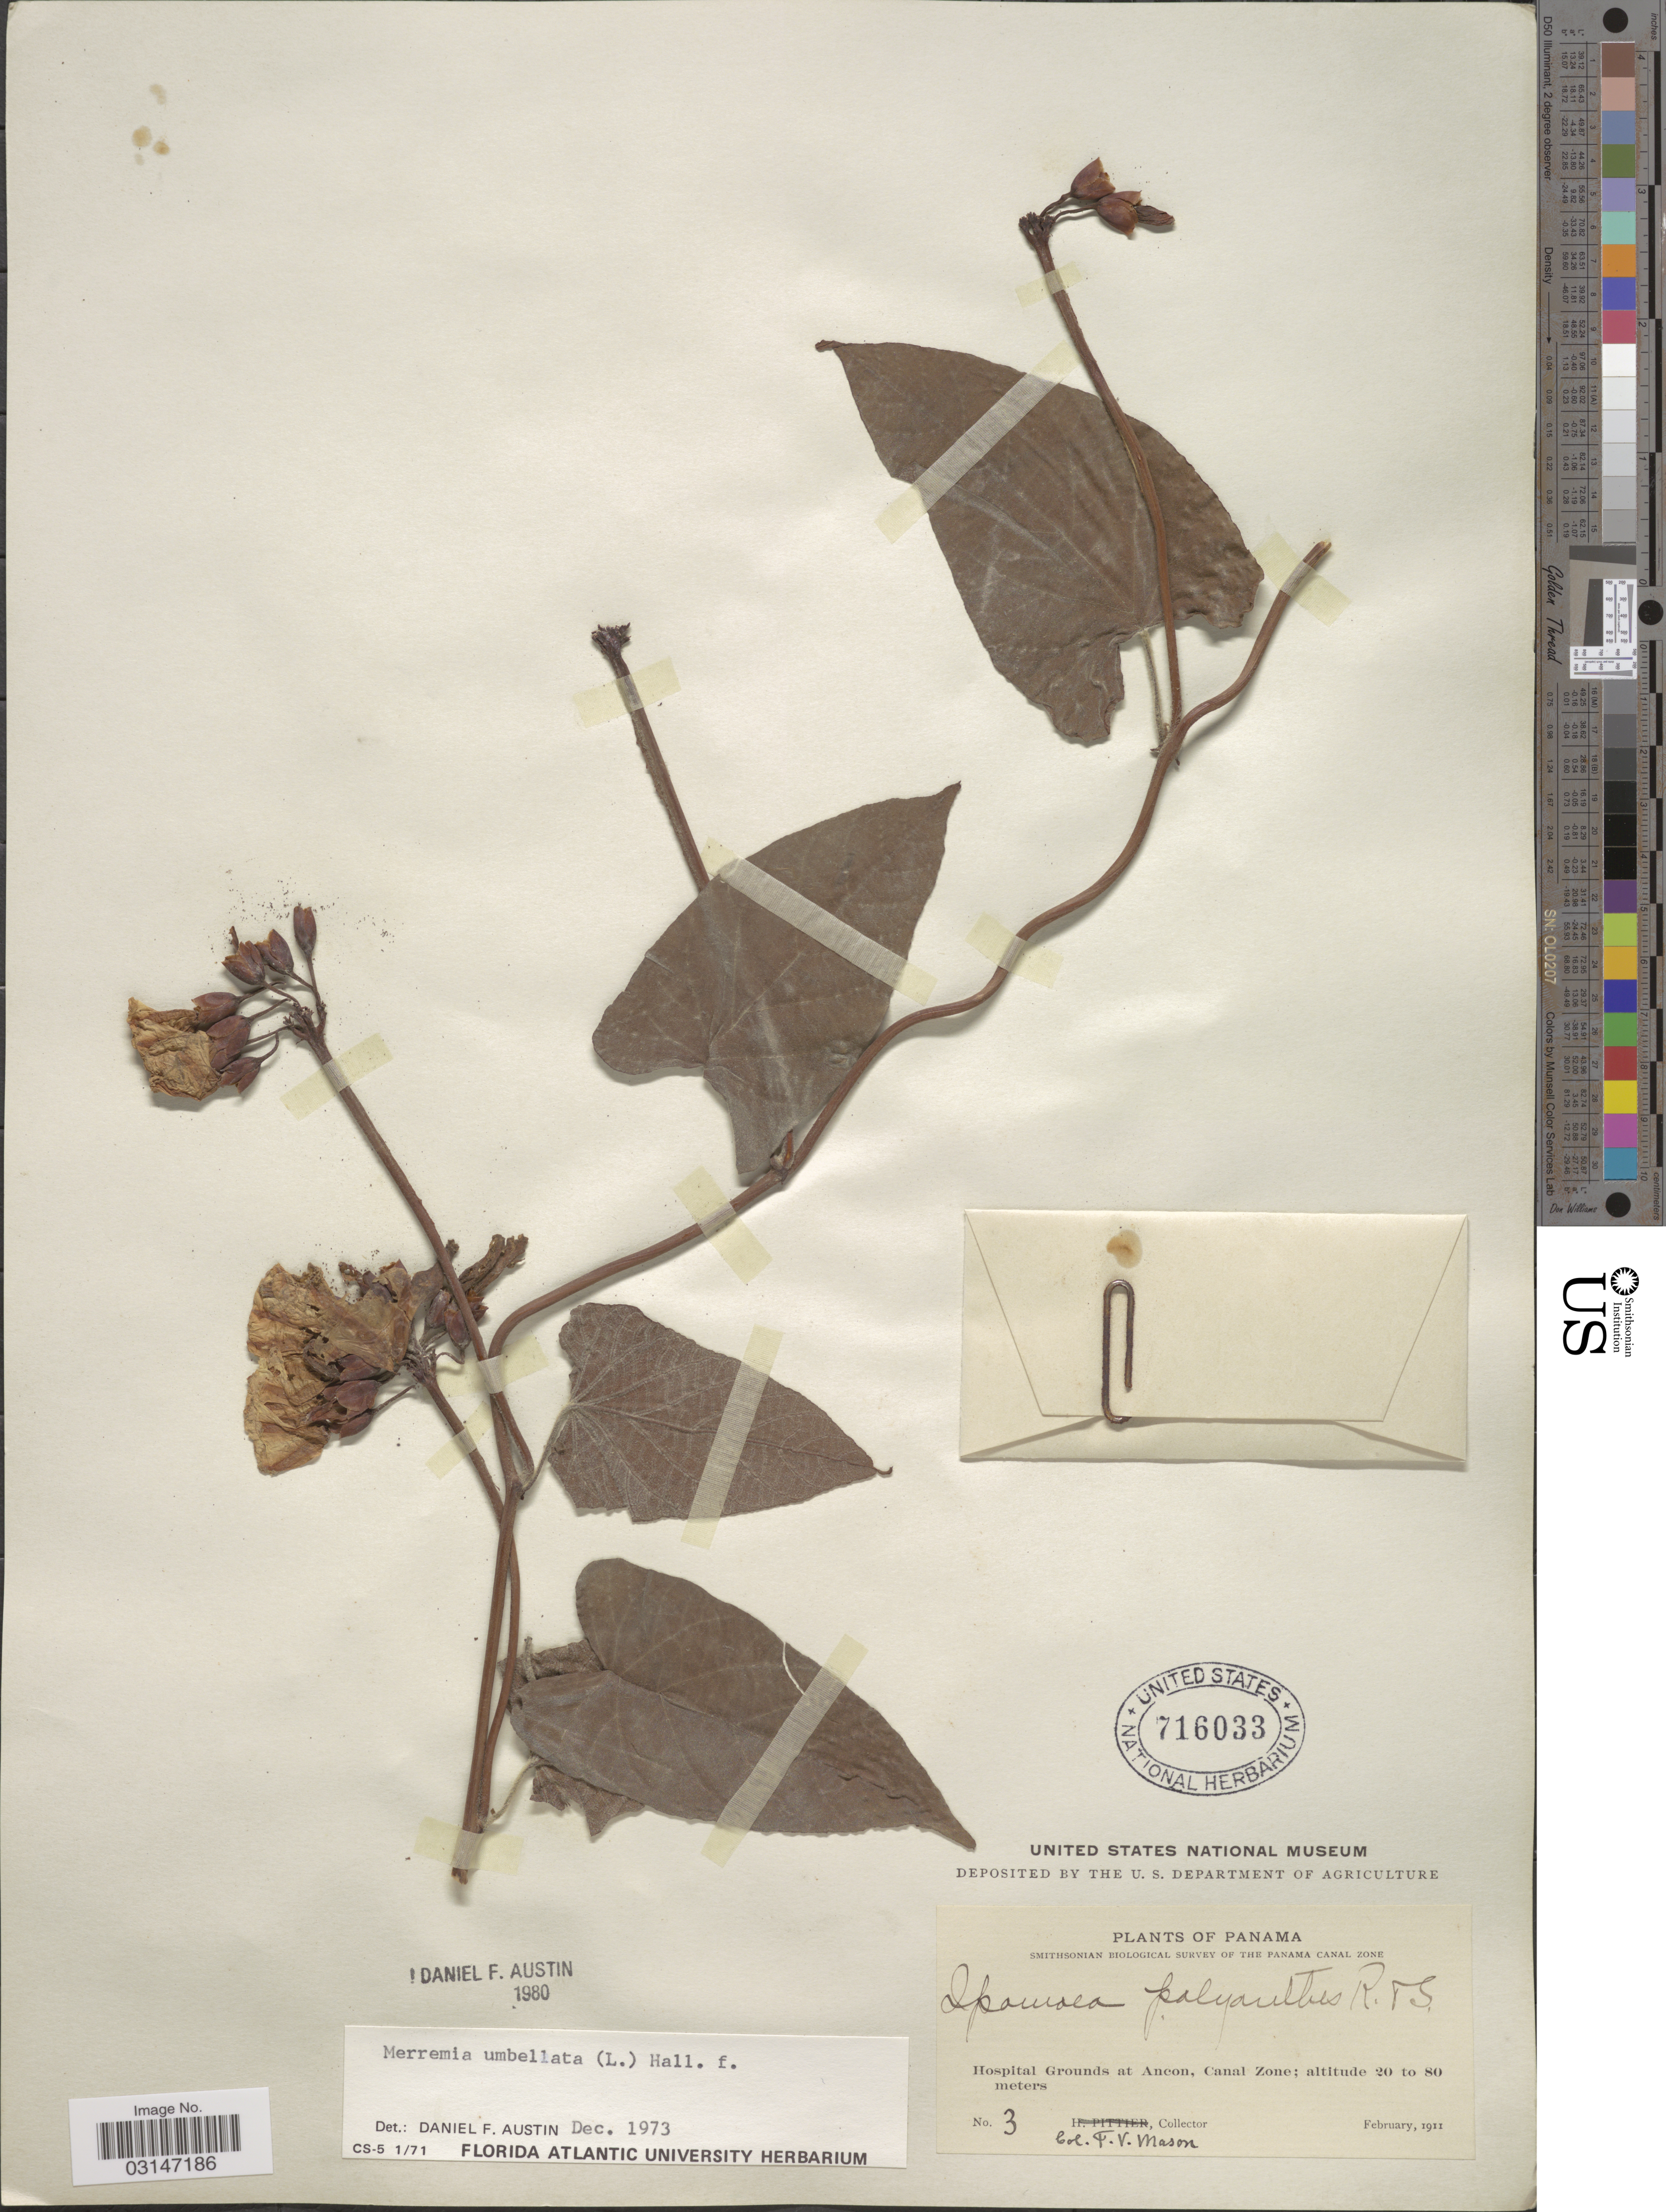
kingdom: Plantae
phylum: Tracheophyta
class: Magnoliopsida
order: Solanales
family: Convolvulaceae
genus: Camonea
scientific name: Camonea umbellata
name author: (L.) A. R. Simões & Staples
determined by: Strong, Mark T., (BOT), Smithsonian Institution - National Museum of Natural History (UNITED STATES)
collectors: F. Mason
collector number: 3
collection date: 1911-02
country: Panama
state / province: Colón / Panamá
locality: The Panama Canal Zone, Hospital Grounds at Ancon, Canal Zone.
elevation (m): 20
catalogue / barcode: US 716033